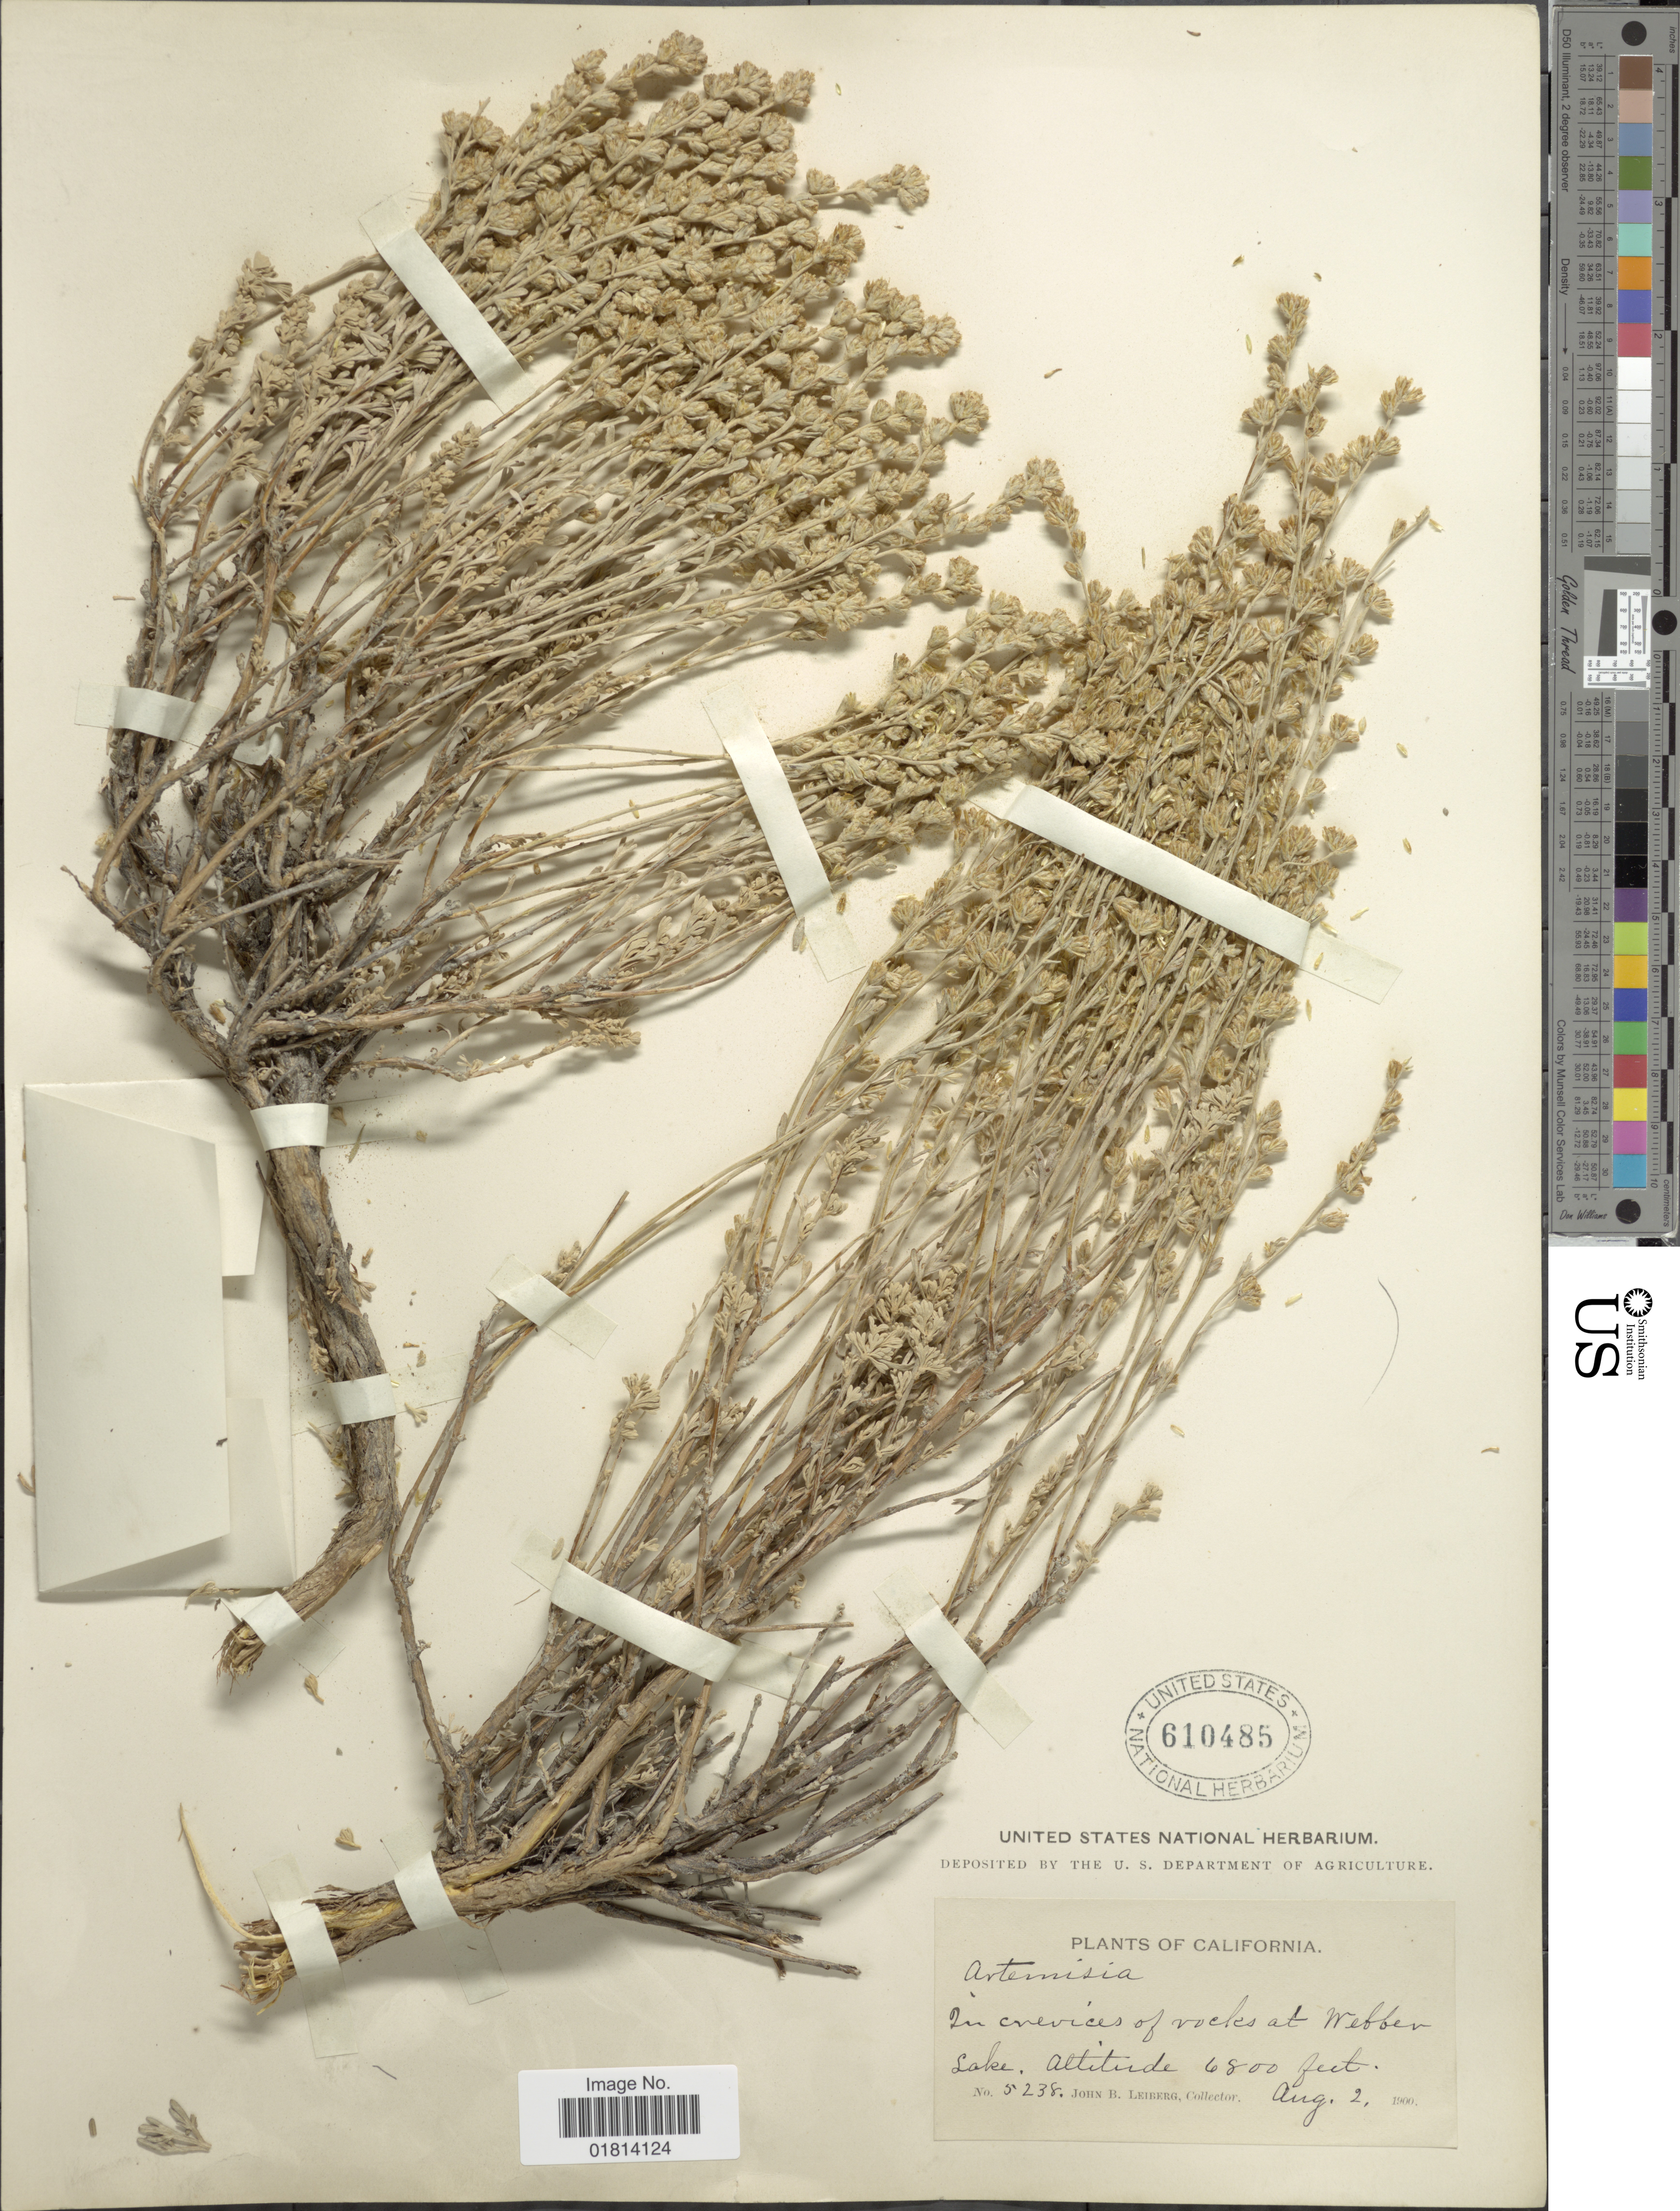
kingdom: Plantae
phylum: Tracheophyta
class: Magnoliopsida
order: Asterales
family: Asteraceae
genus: Artemisia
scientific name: Artemisia arbuscula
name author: Nutt.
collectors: J. B. Leiberg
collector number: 5238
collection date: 1900-08-02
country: United States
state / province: California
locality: In crevices of rocks at Webber Lake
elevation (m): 2073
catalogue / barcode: US 610485